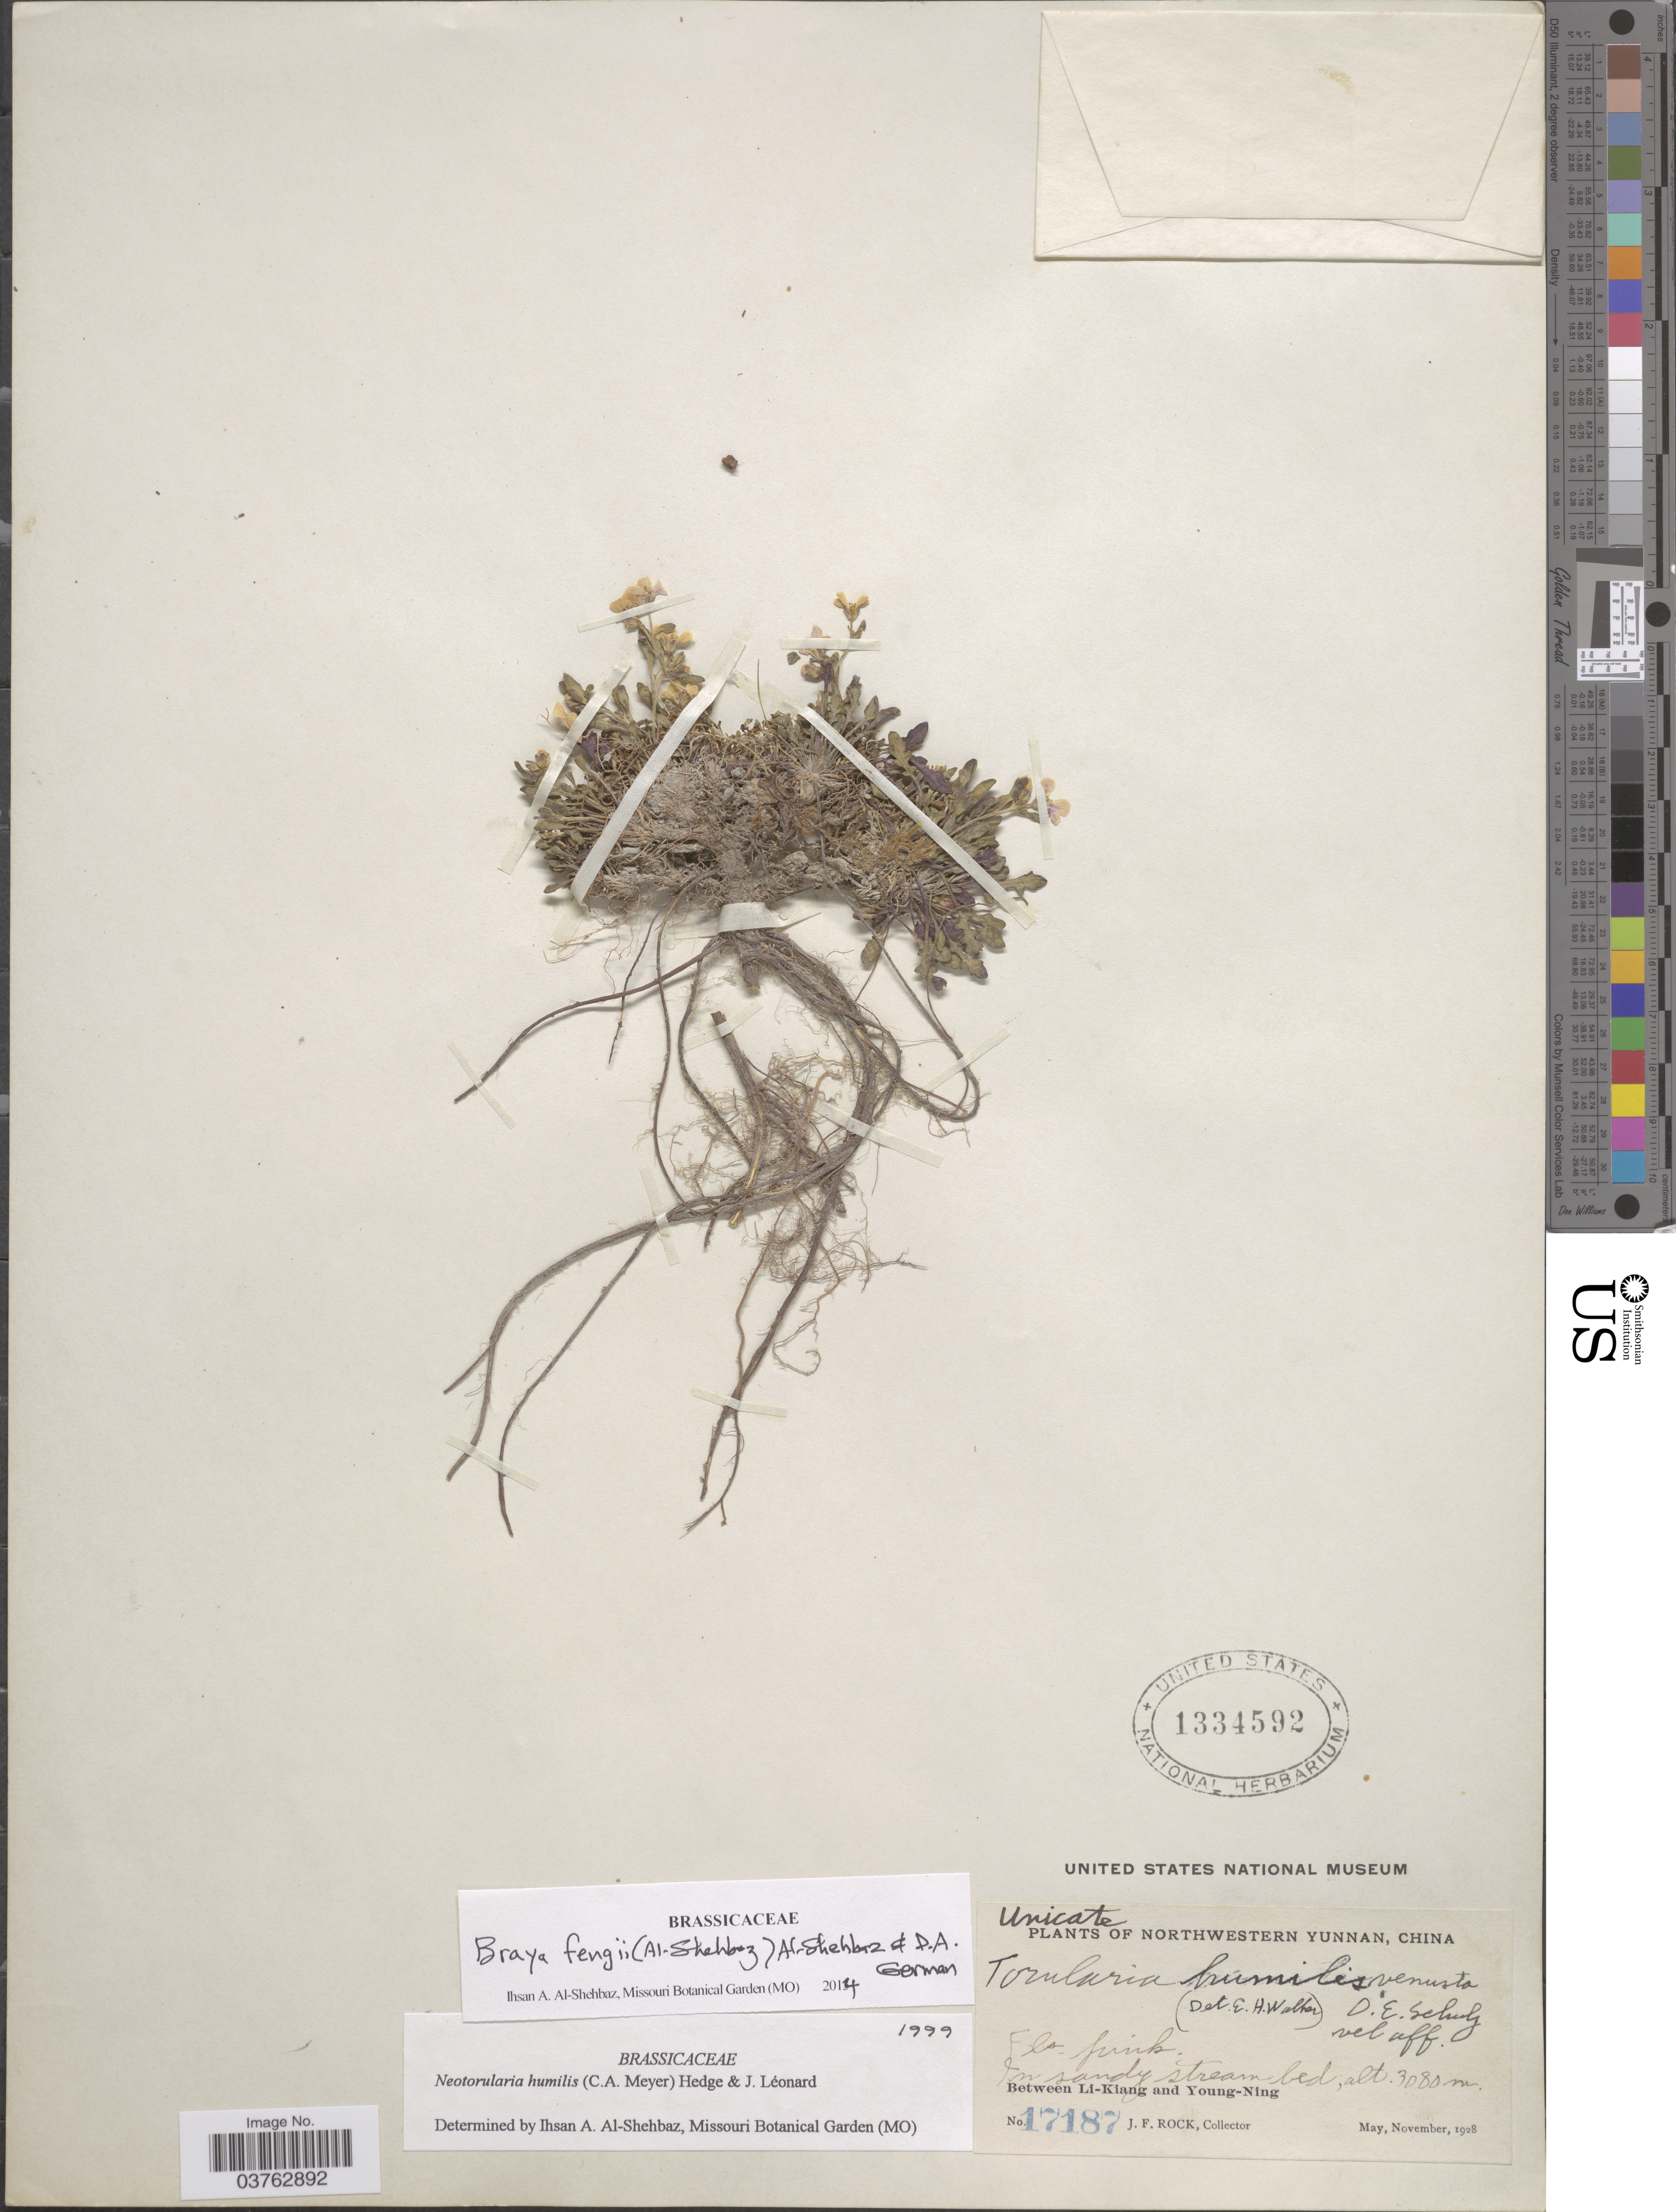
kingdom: Plantae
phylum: Tracheophyta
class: Magnoliopsida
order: Brassicales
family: Brassicaceae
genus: Braya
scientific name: Braya fengii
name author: (Al-Shehbaz) Al-Shehbaz & German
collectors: J. Rock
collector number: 17187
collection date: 1928-05/1928-11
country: China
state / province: Yunnan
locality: Northwestern Yunnan. Between Li-Kiang and Young-Ning.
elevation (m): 3080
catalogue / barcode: US 1334592